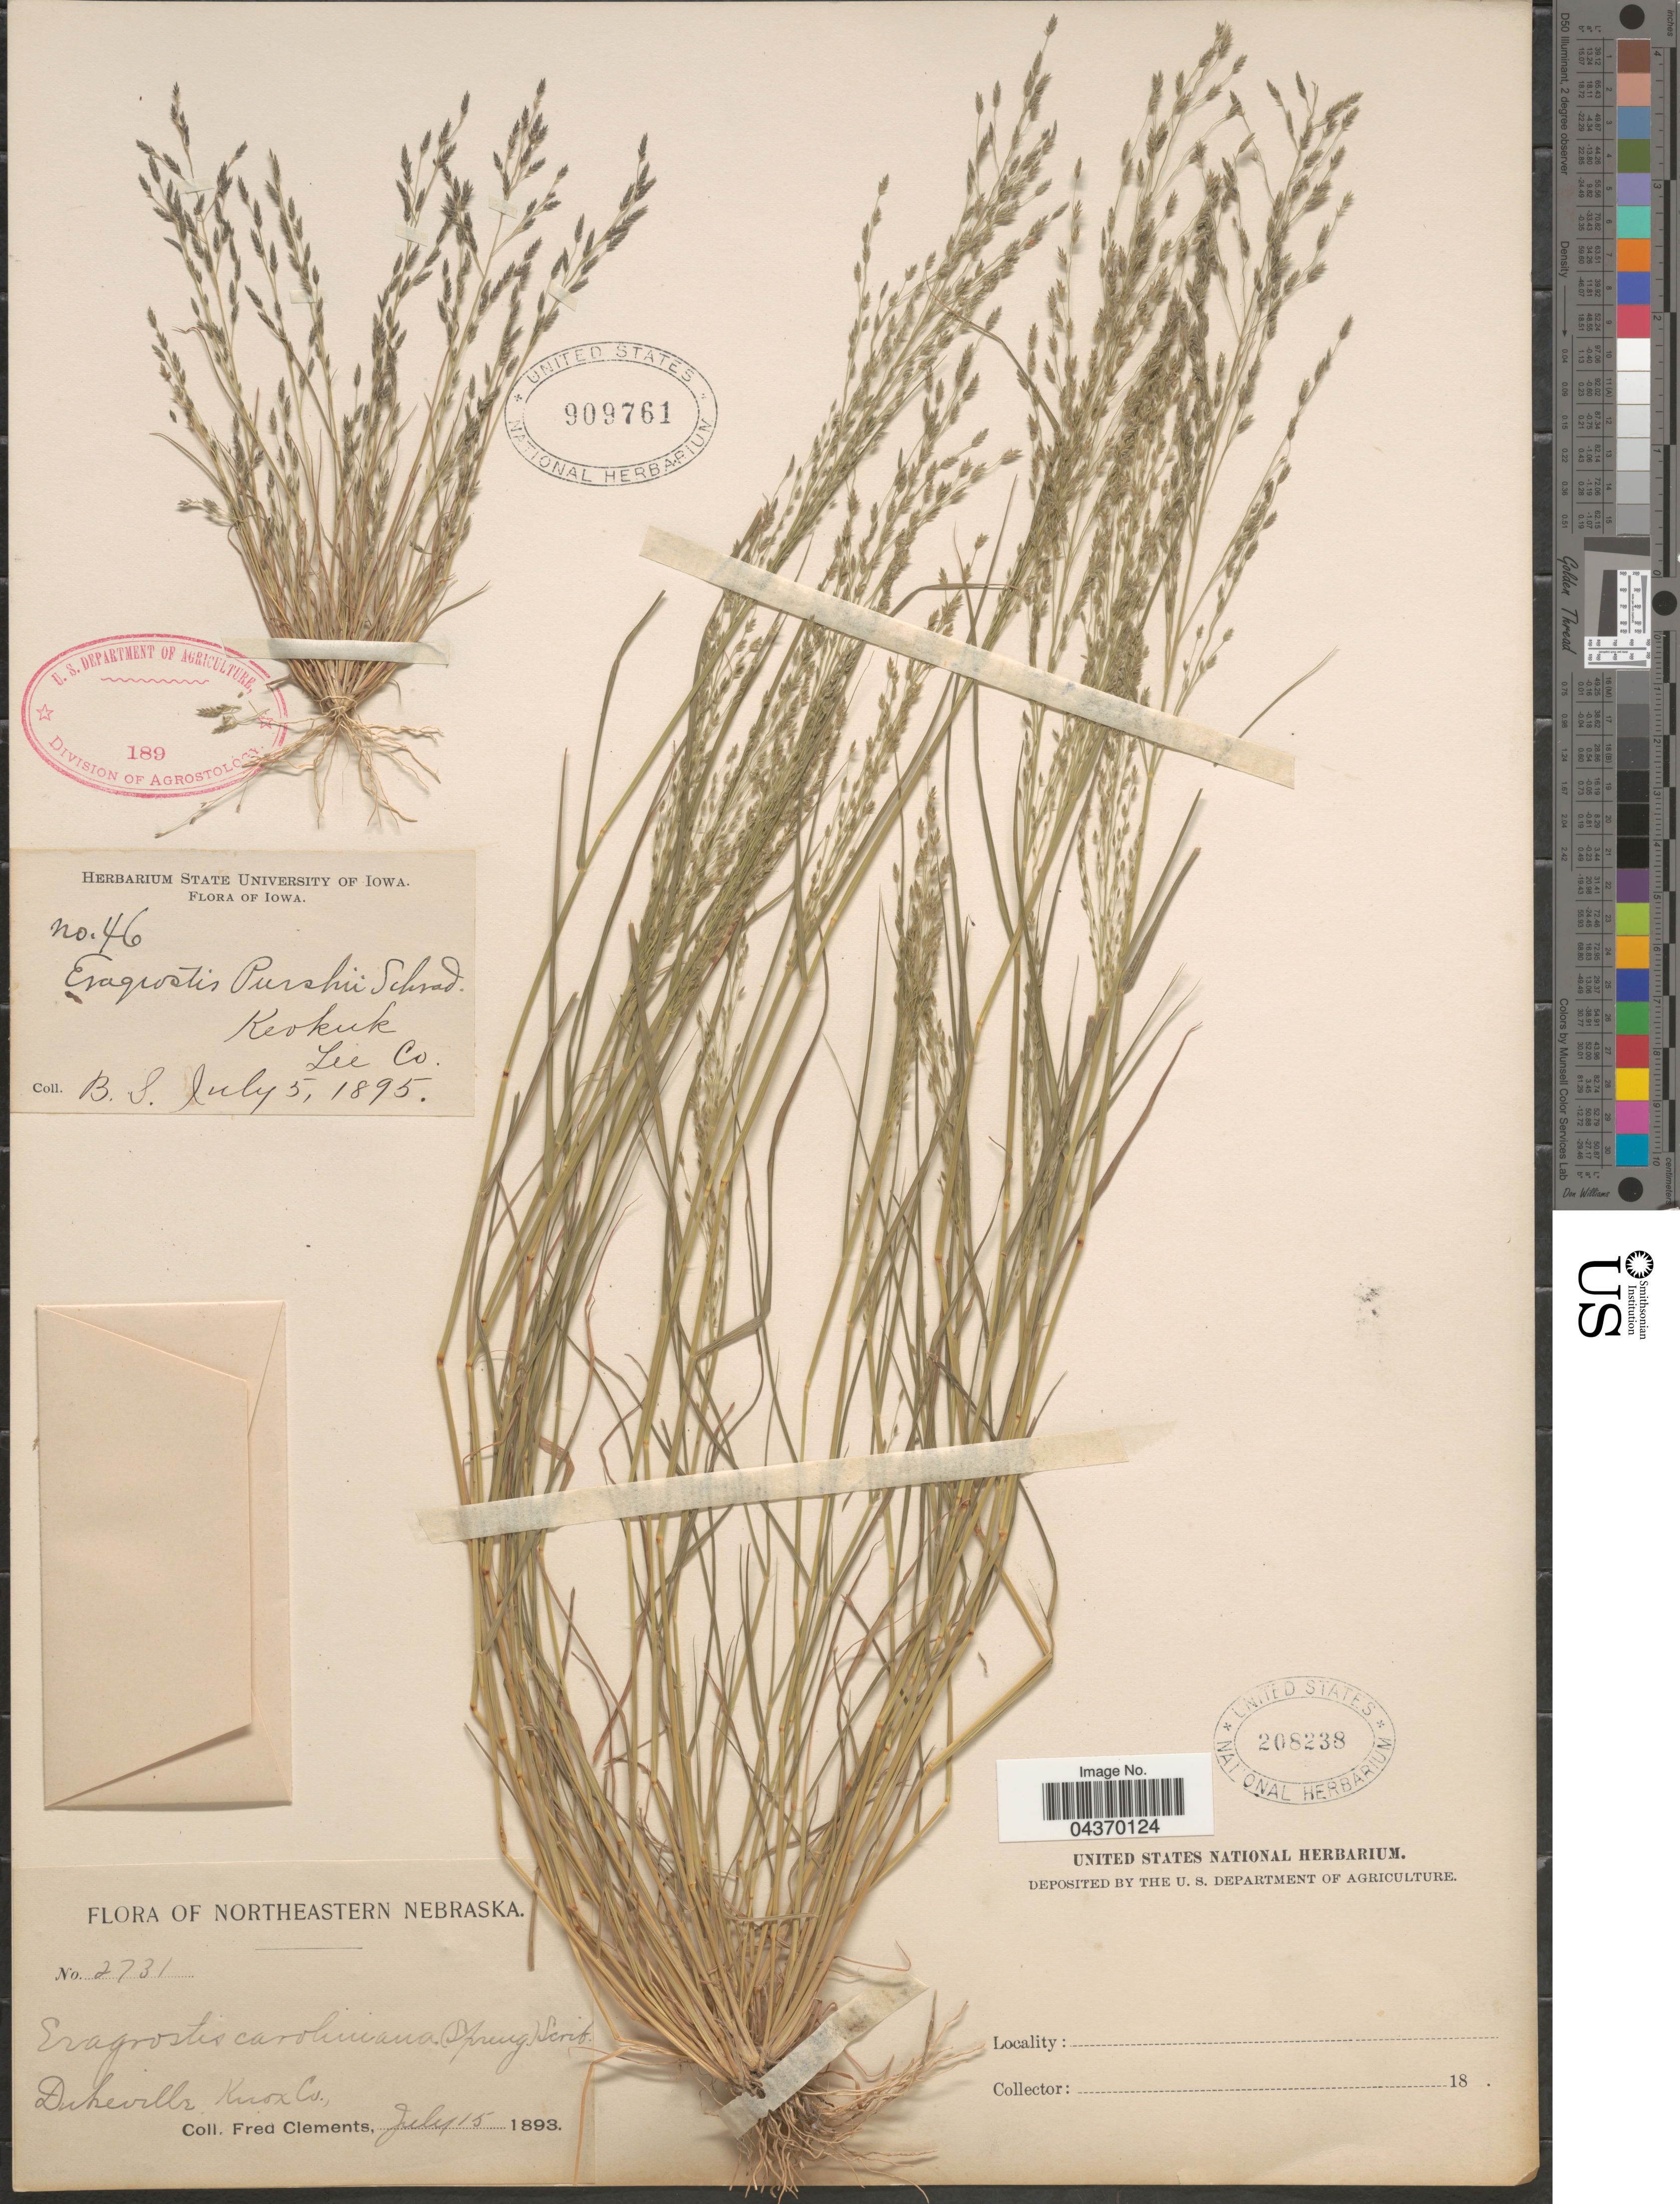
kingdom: Plantae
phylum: Tracheophyta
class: Liliopsida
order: Poales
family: Poaceae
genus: Eragrostis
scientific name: Eragrostis pectinacea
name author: (Michx.) Nees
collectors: B. S.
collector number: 46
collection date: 1895-07-05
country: United States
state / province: Iowa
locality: Keokuk. Lee Co.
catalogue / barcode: US 909761-2